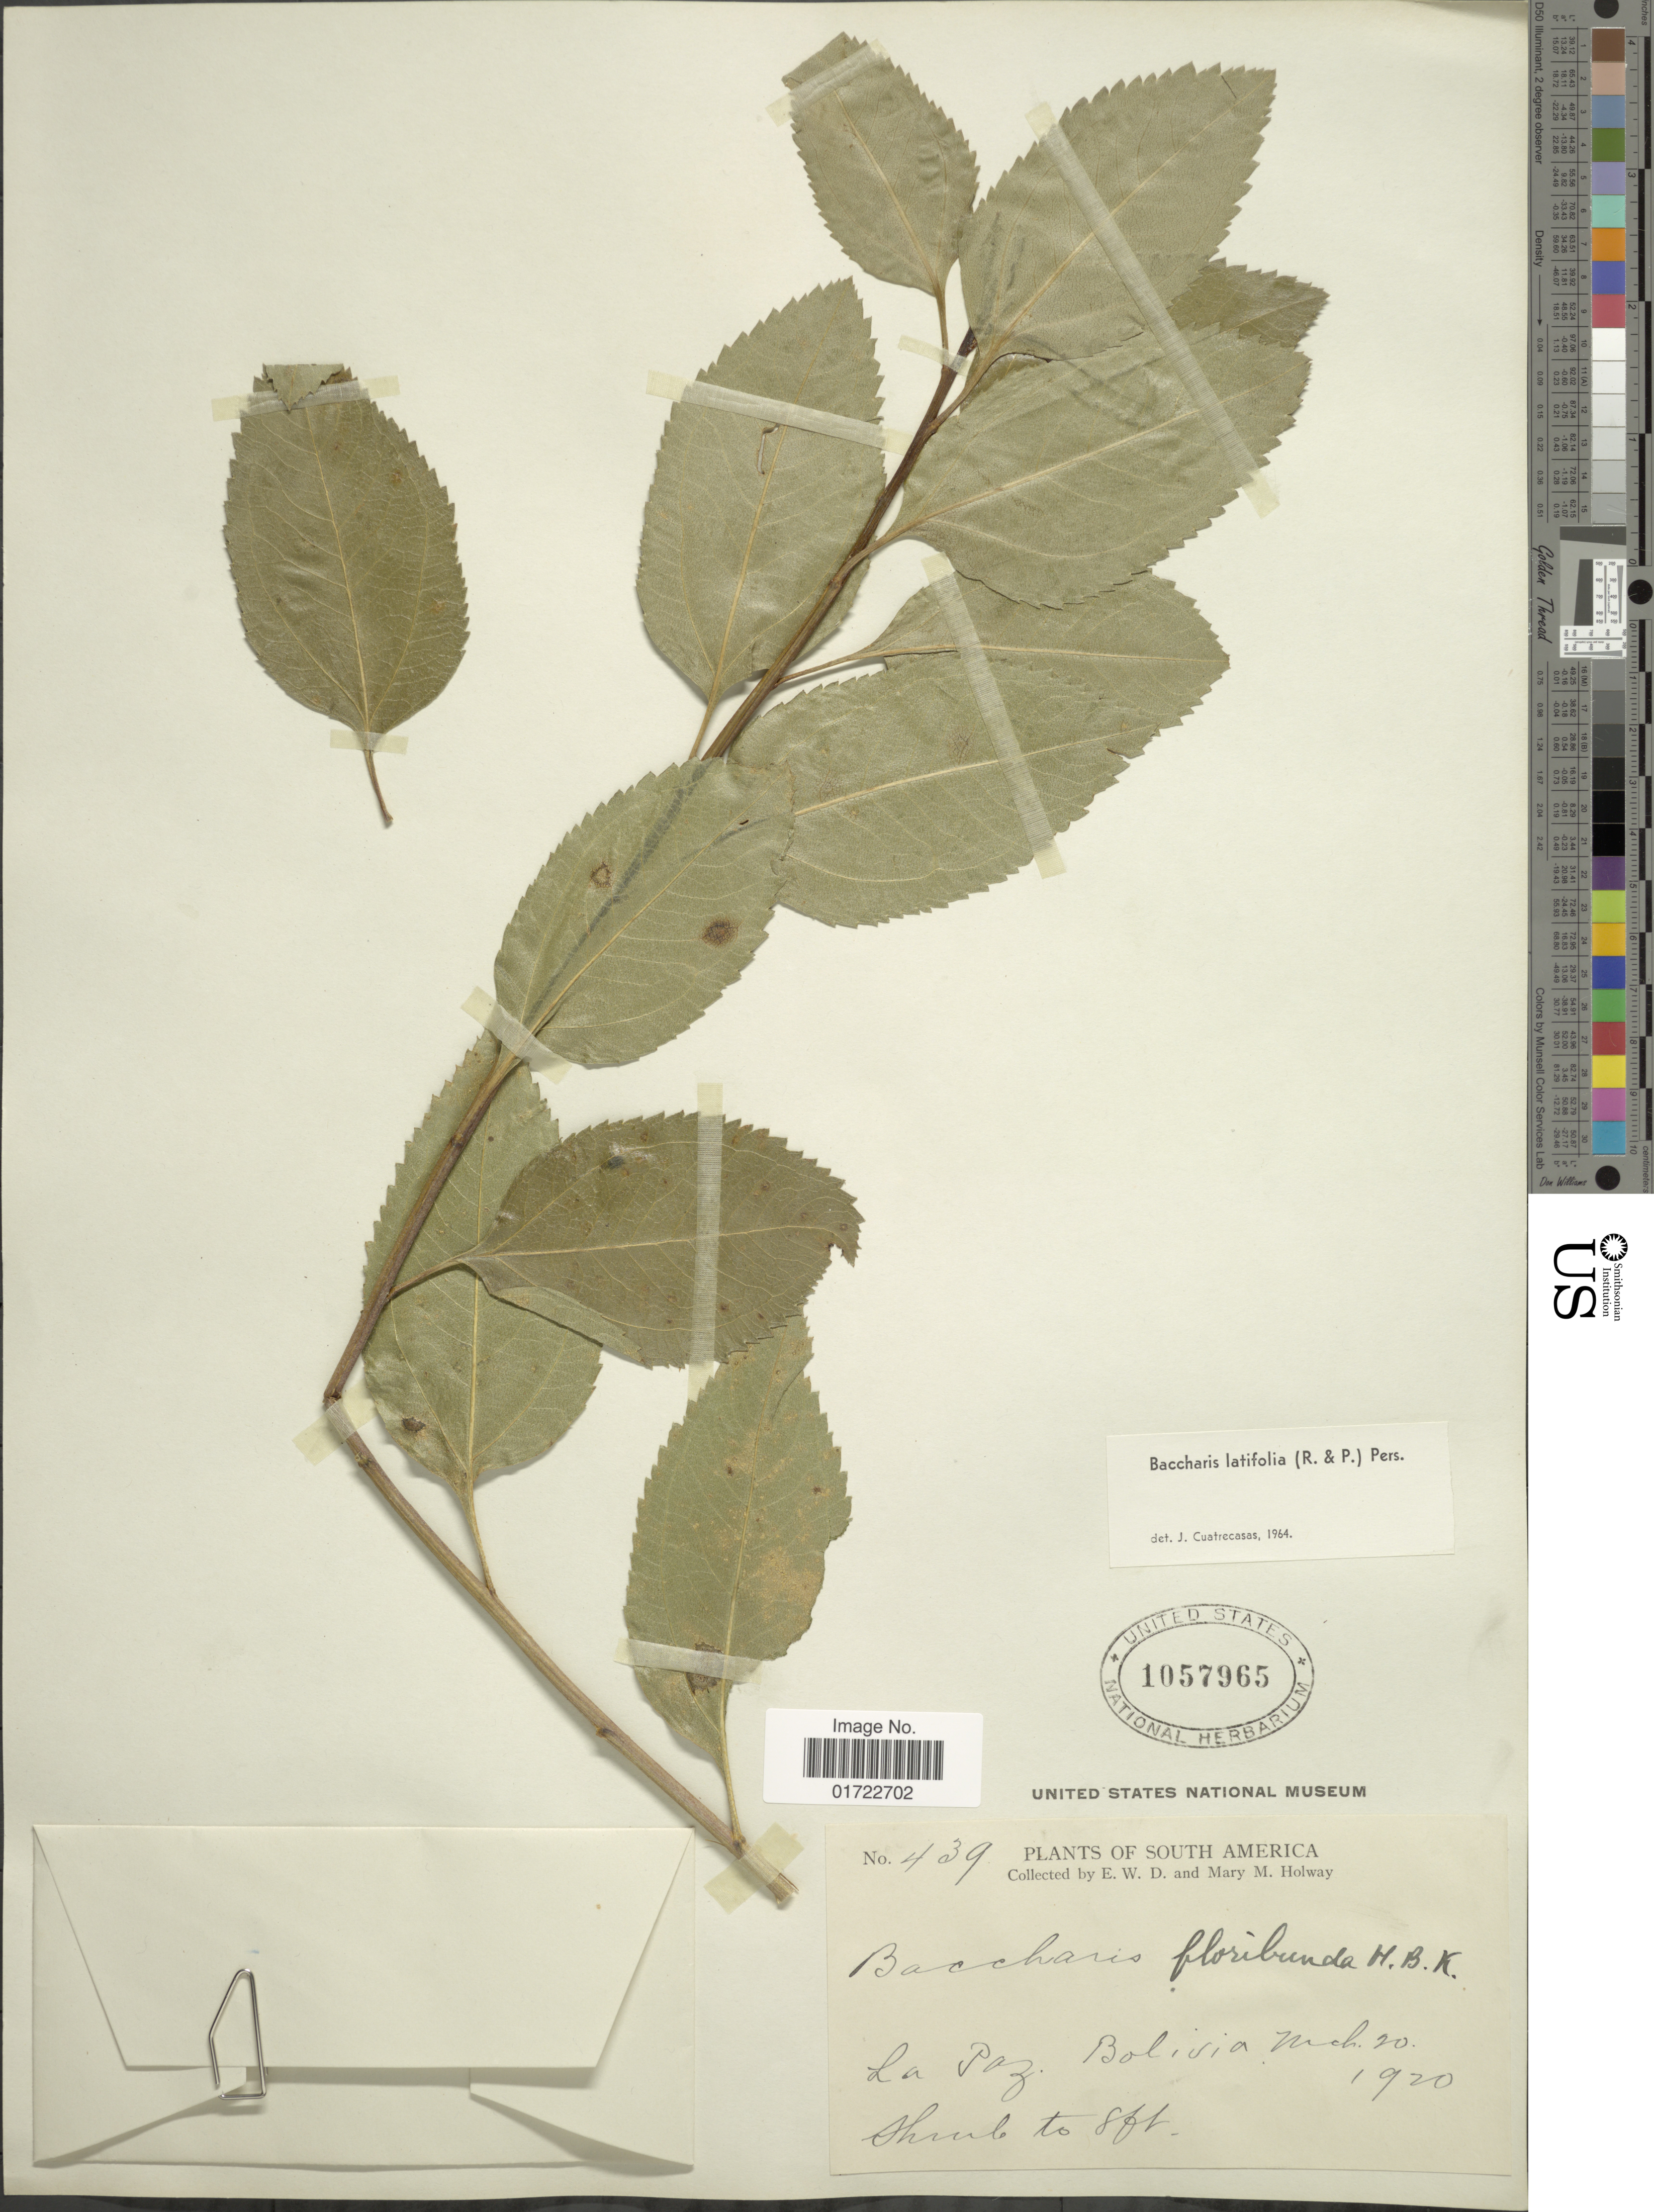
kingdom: Plantae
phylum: Tracheophyta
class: Magnoliopsida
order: Asterales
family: Asteraceae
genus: Baccharis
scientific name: Baccharis latifolia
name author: (Ruiz & Pav.) Pers.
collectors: E. W. D. Holway & M. M. Holway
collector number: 439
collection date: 1920-03-20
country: Bolivia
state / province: La Paz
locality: South America, La Paz.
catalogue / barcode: US 1057965